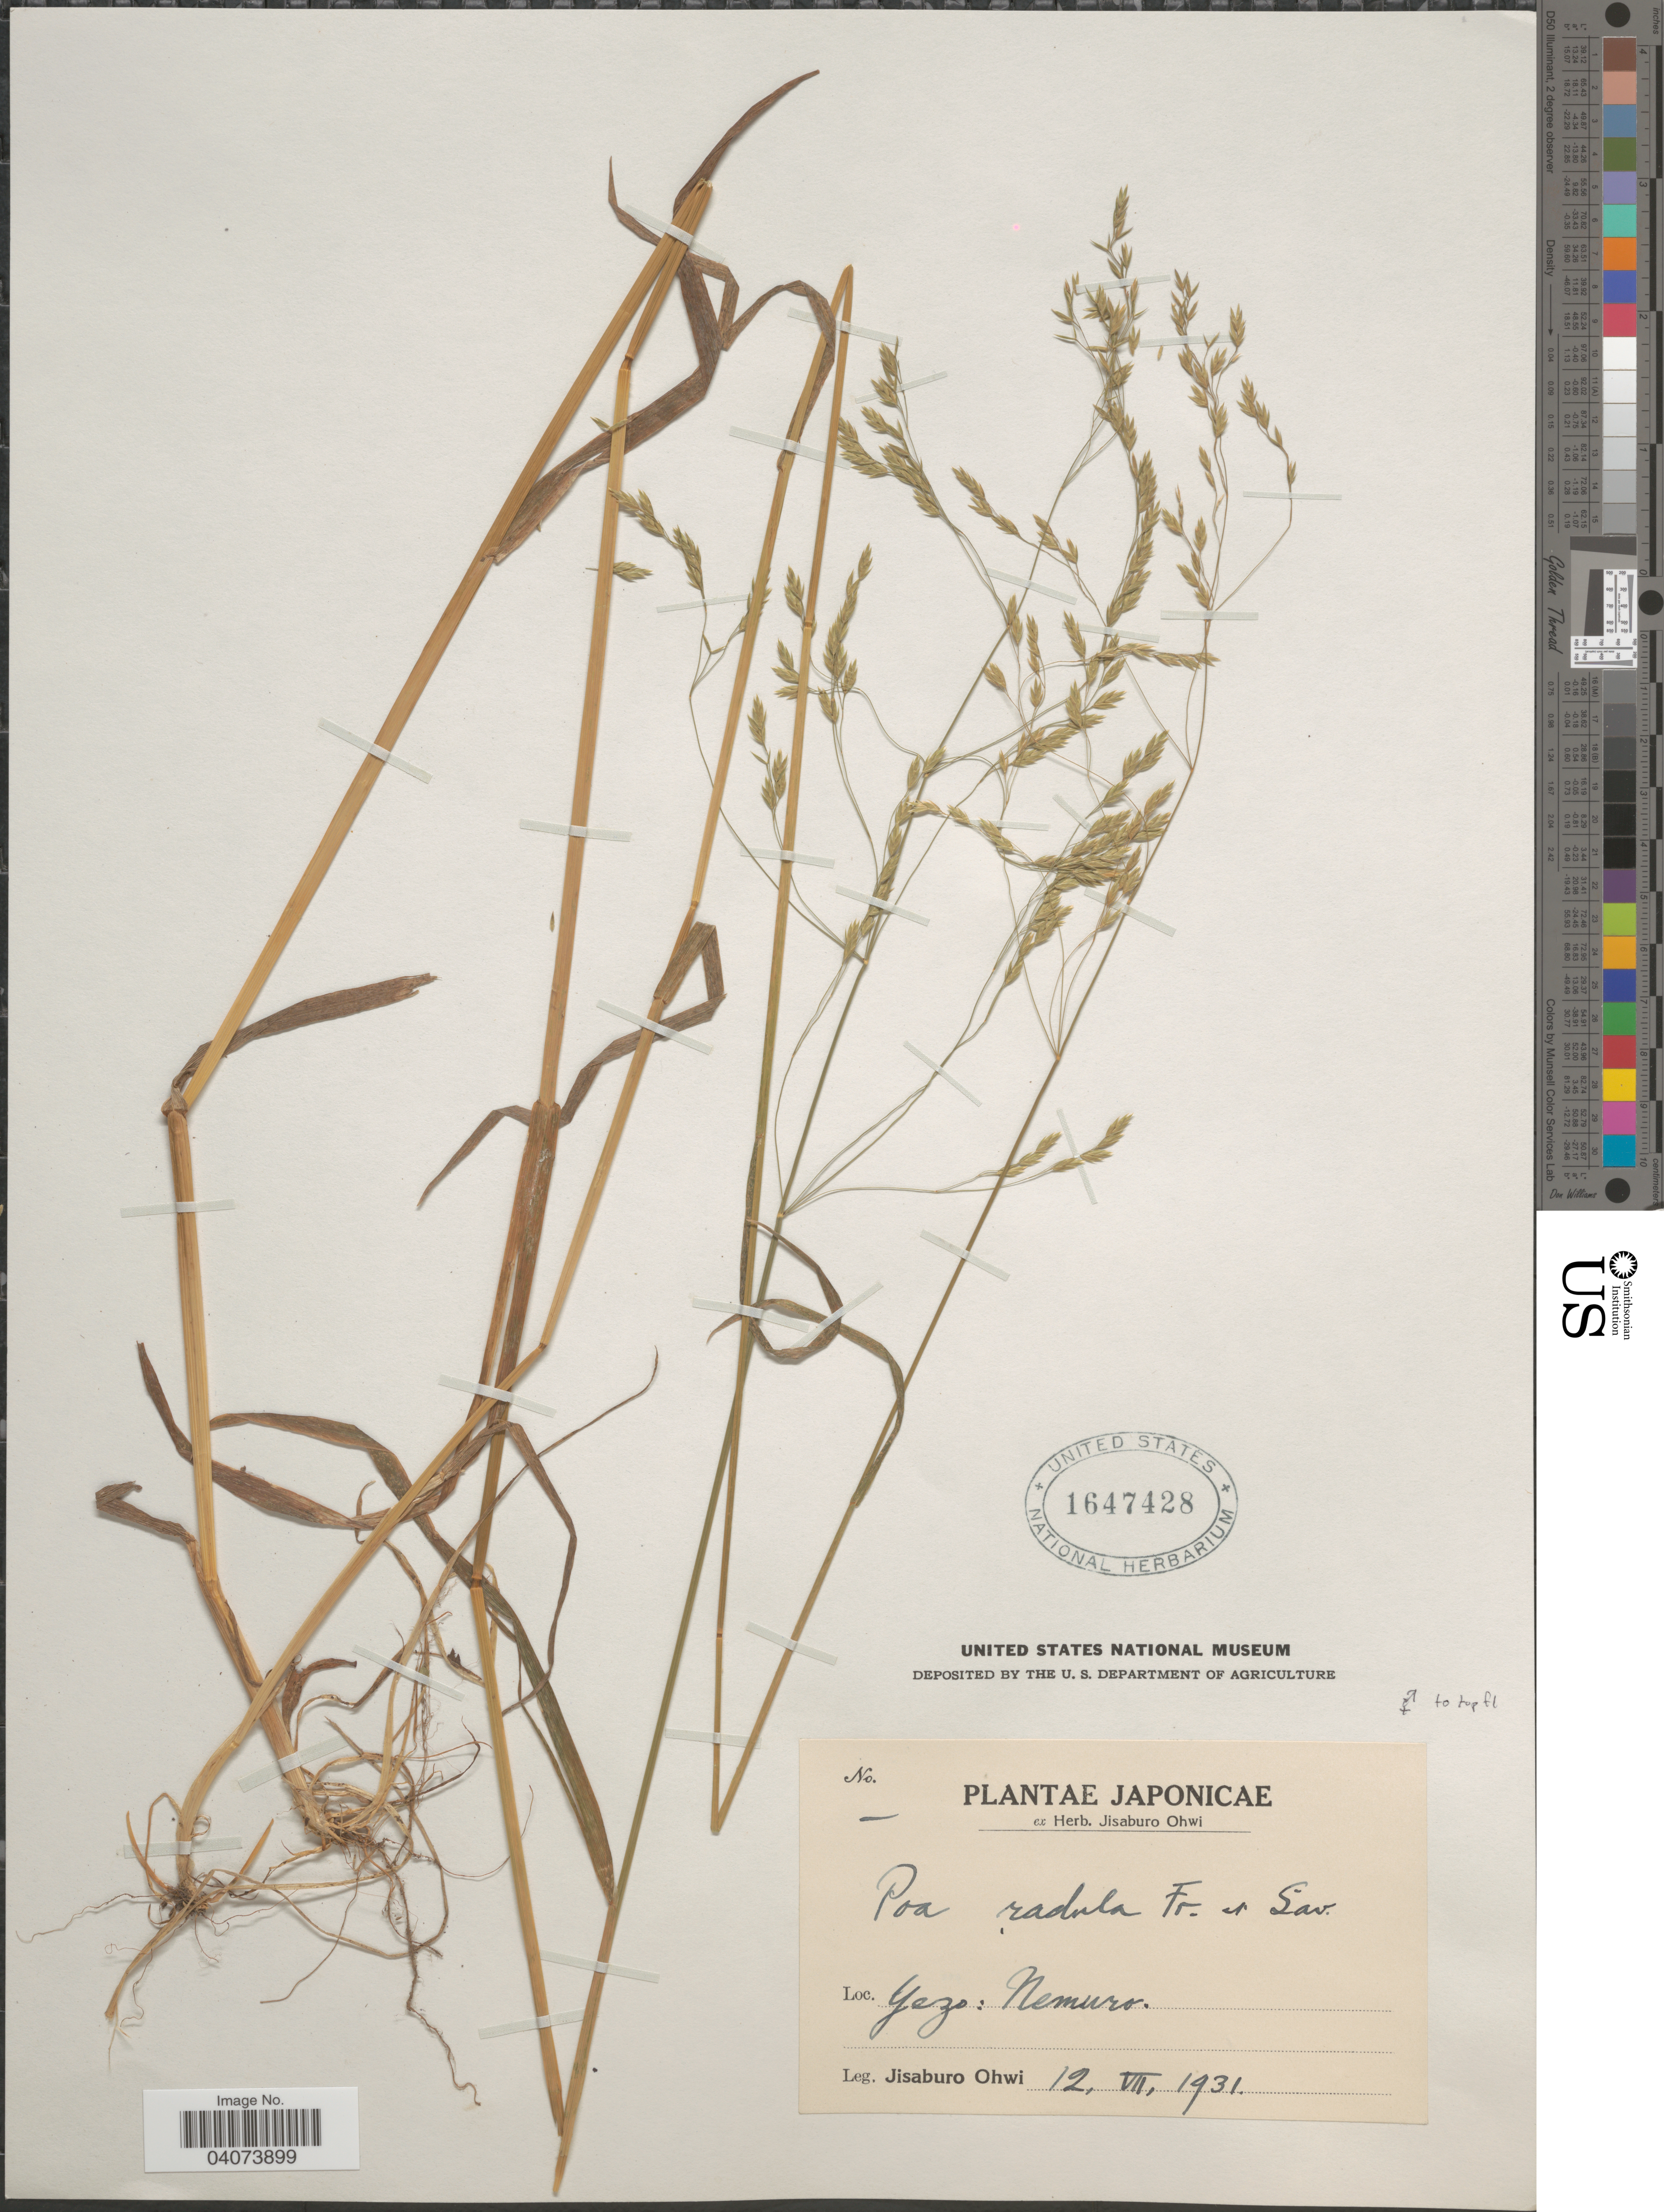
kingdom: Plantae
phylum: Tracheophyta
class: Liliopsida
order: Poales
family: Poaceae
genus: Poa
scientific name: Poa radula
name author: Franch. & Sav.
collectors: J. Ohwi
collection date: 1931-07-12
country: Japan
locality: Yezo: Nemuro.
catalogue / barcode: US 1647428